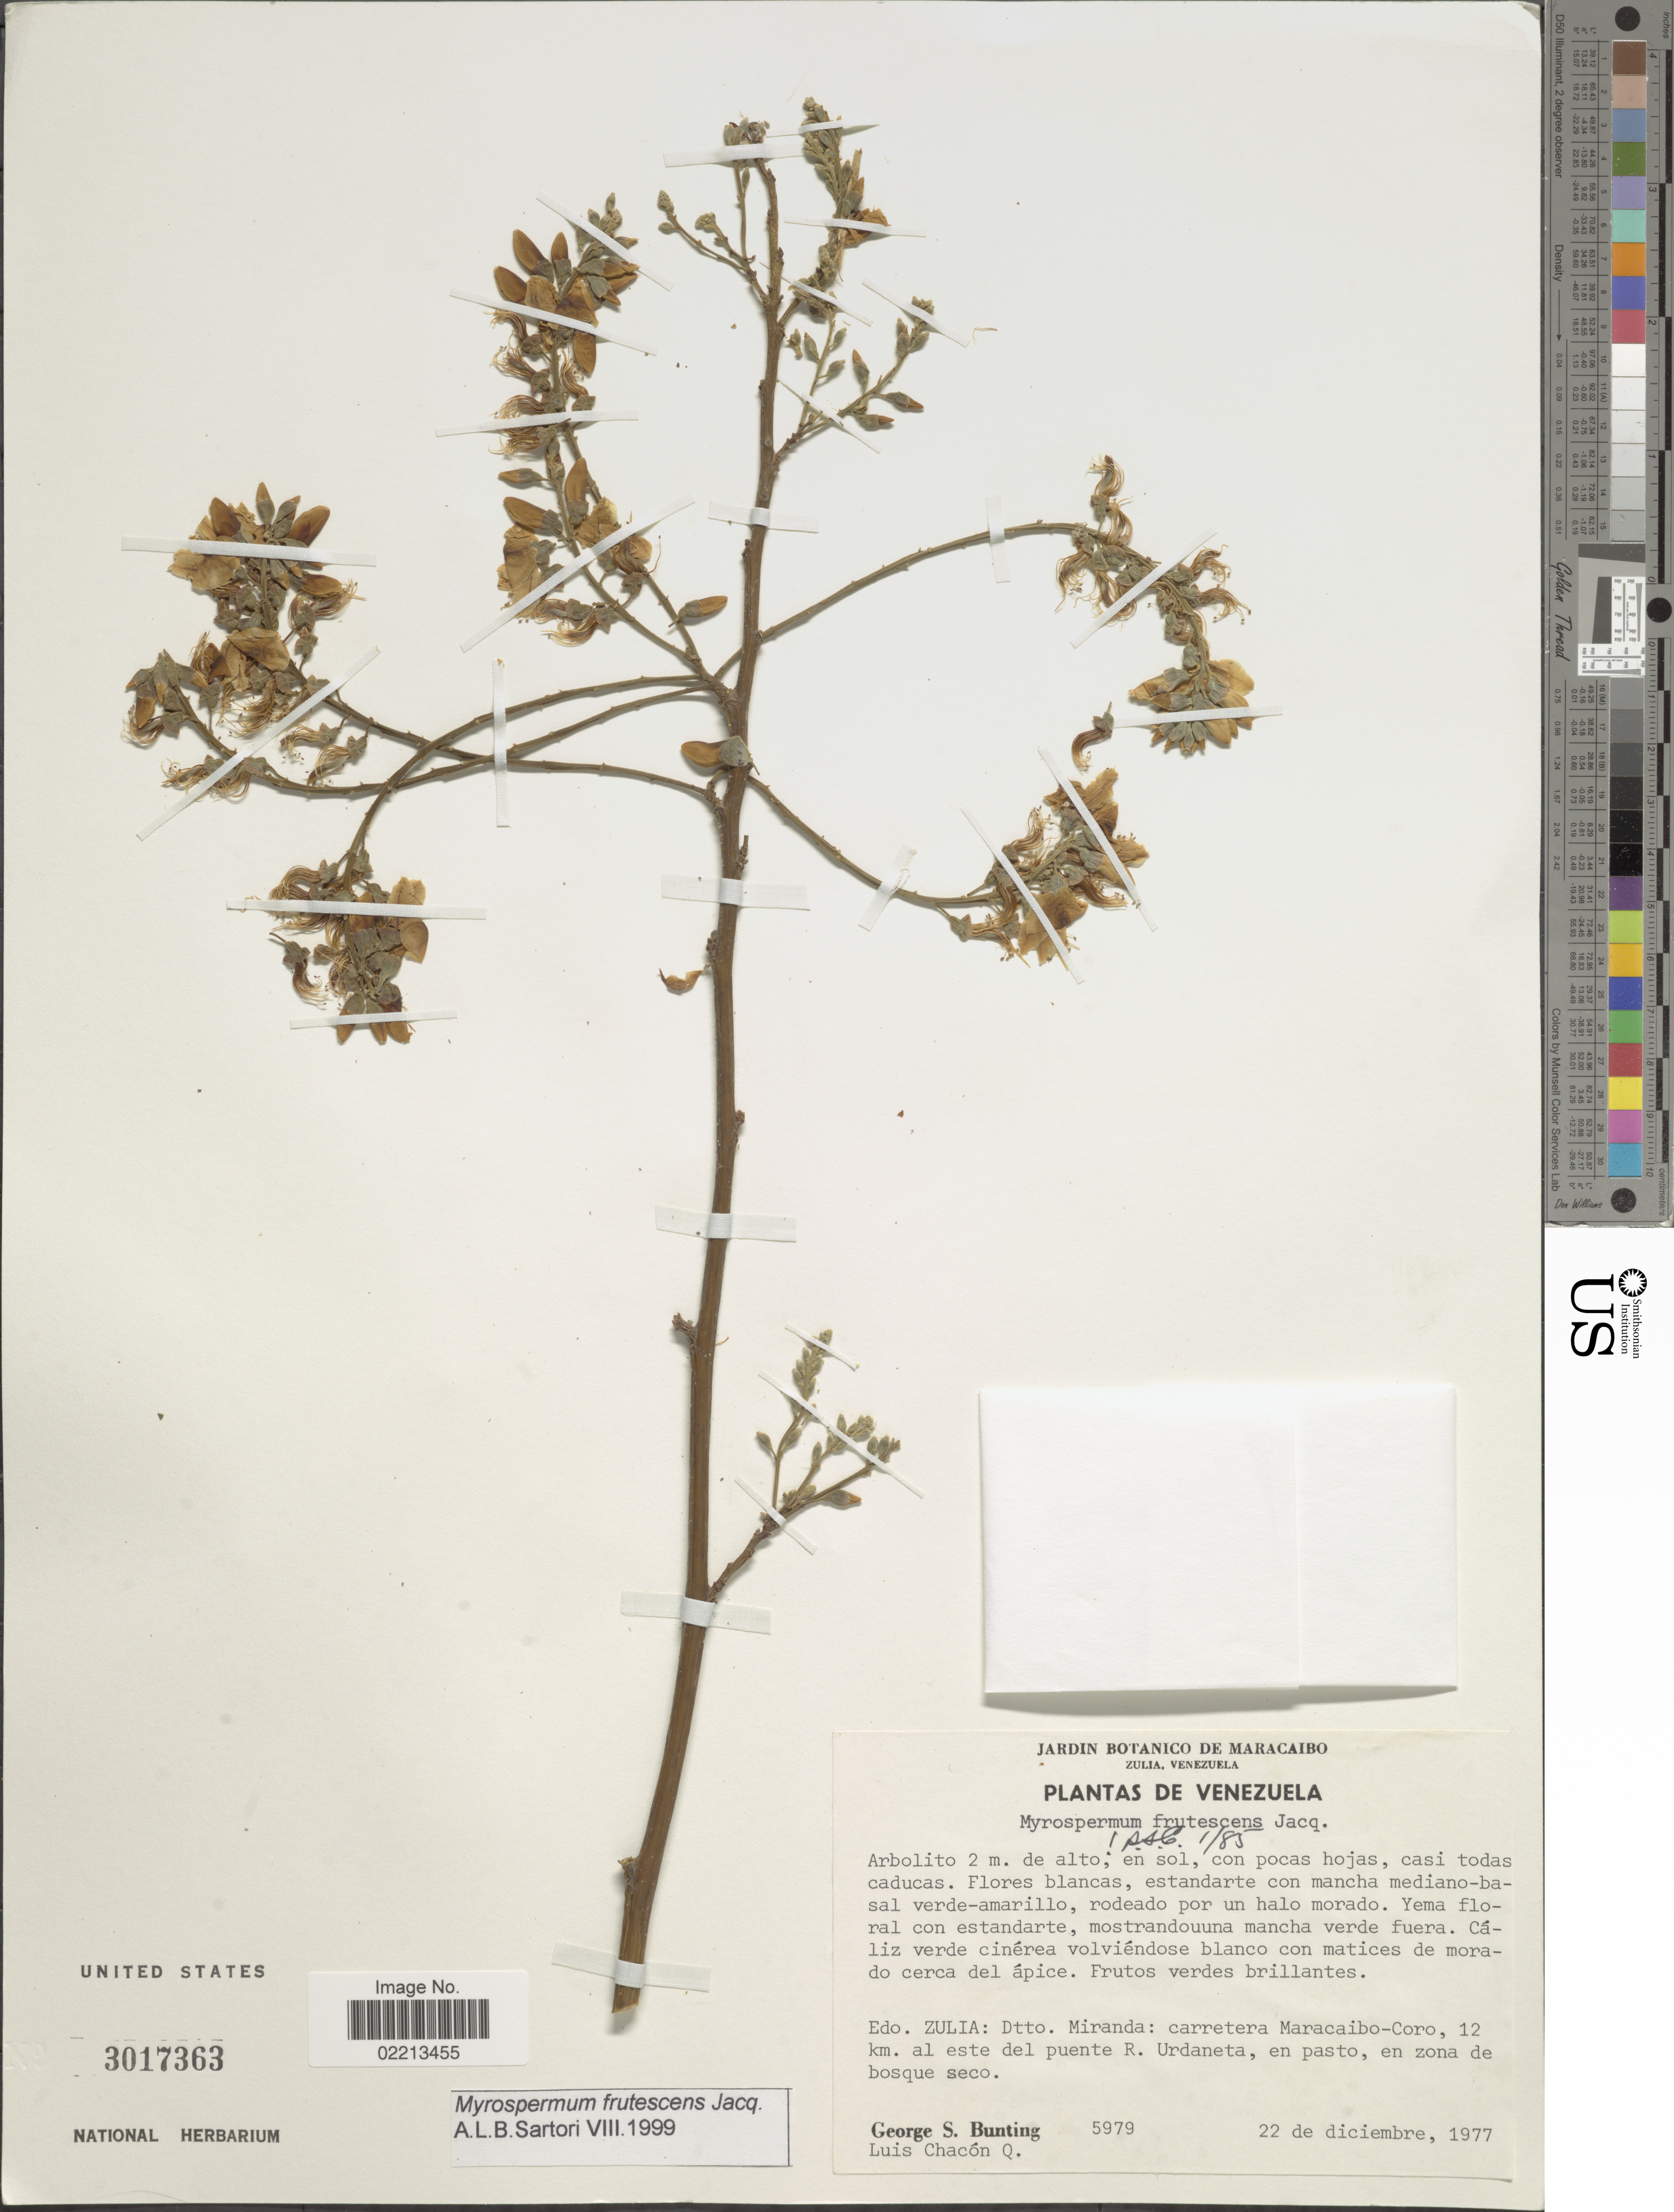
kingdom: Plantae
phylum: Tracheophyta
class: Magnoliopsida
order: Fabales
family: Fabaceae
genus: Myrospermum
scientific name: Myrospermum frutescens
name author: Jacq.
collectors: G. S. Bunting & L. Chacon-Q.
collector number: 5979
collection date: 1977-12-22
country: Venezuela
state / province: Zulia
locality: Dtto. Miranda: carretera Maracaibo-Coro, 12 km. al este del puente R. Urdaneta, en pasto, en zona de bosque seco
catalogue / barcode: US 3017363